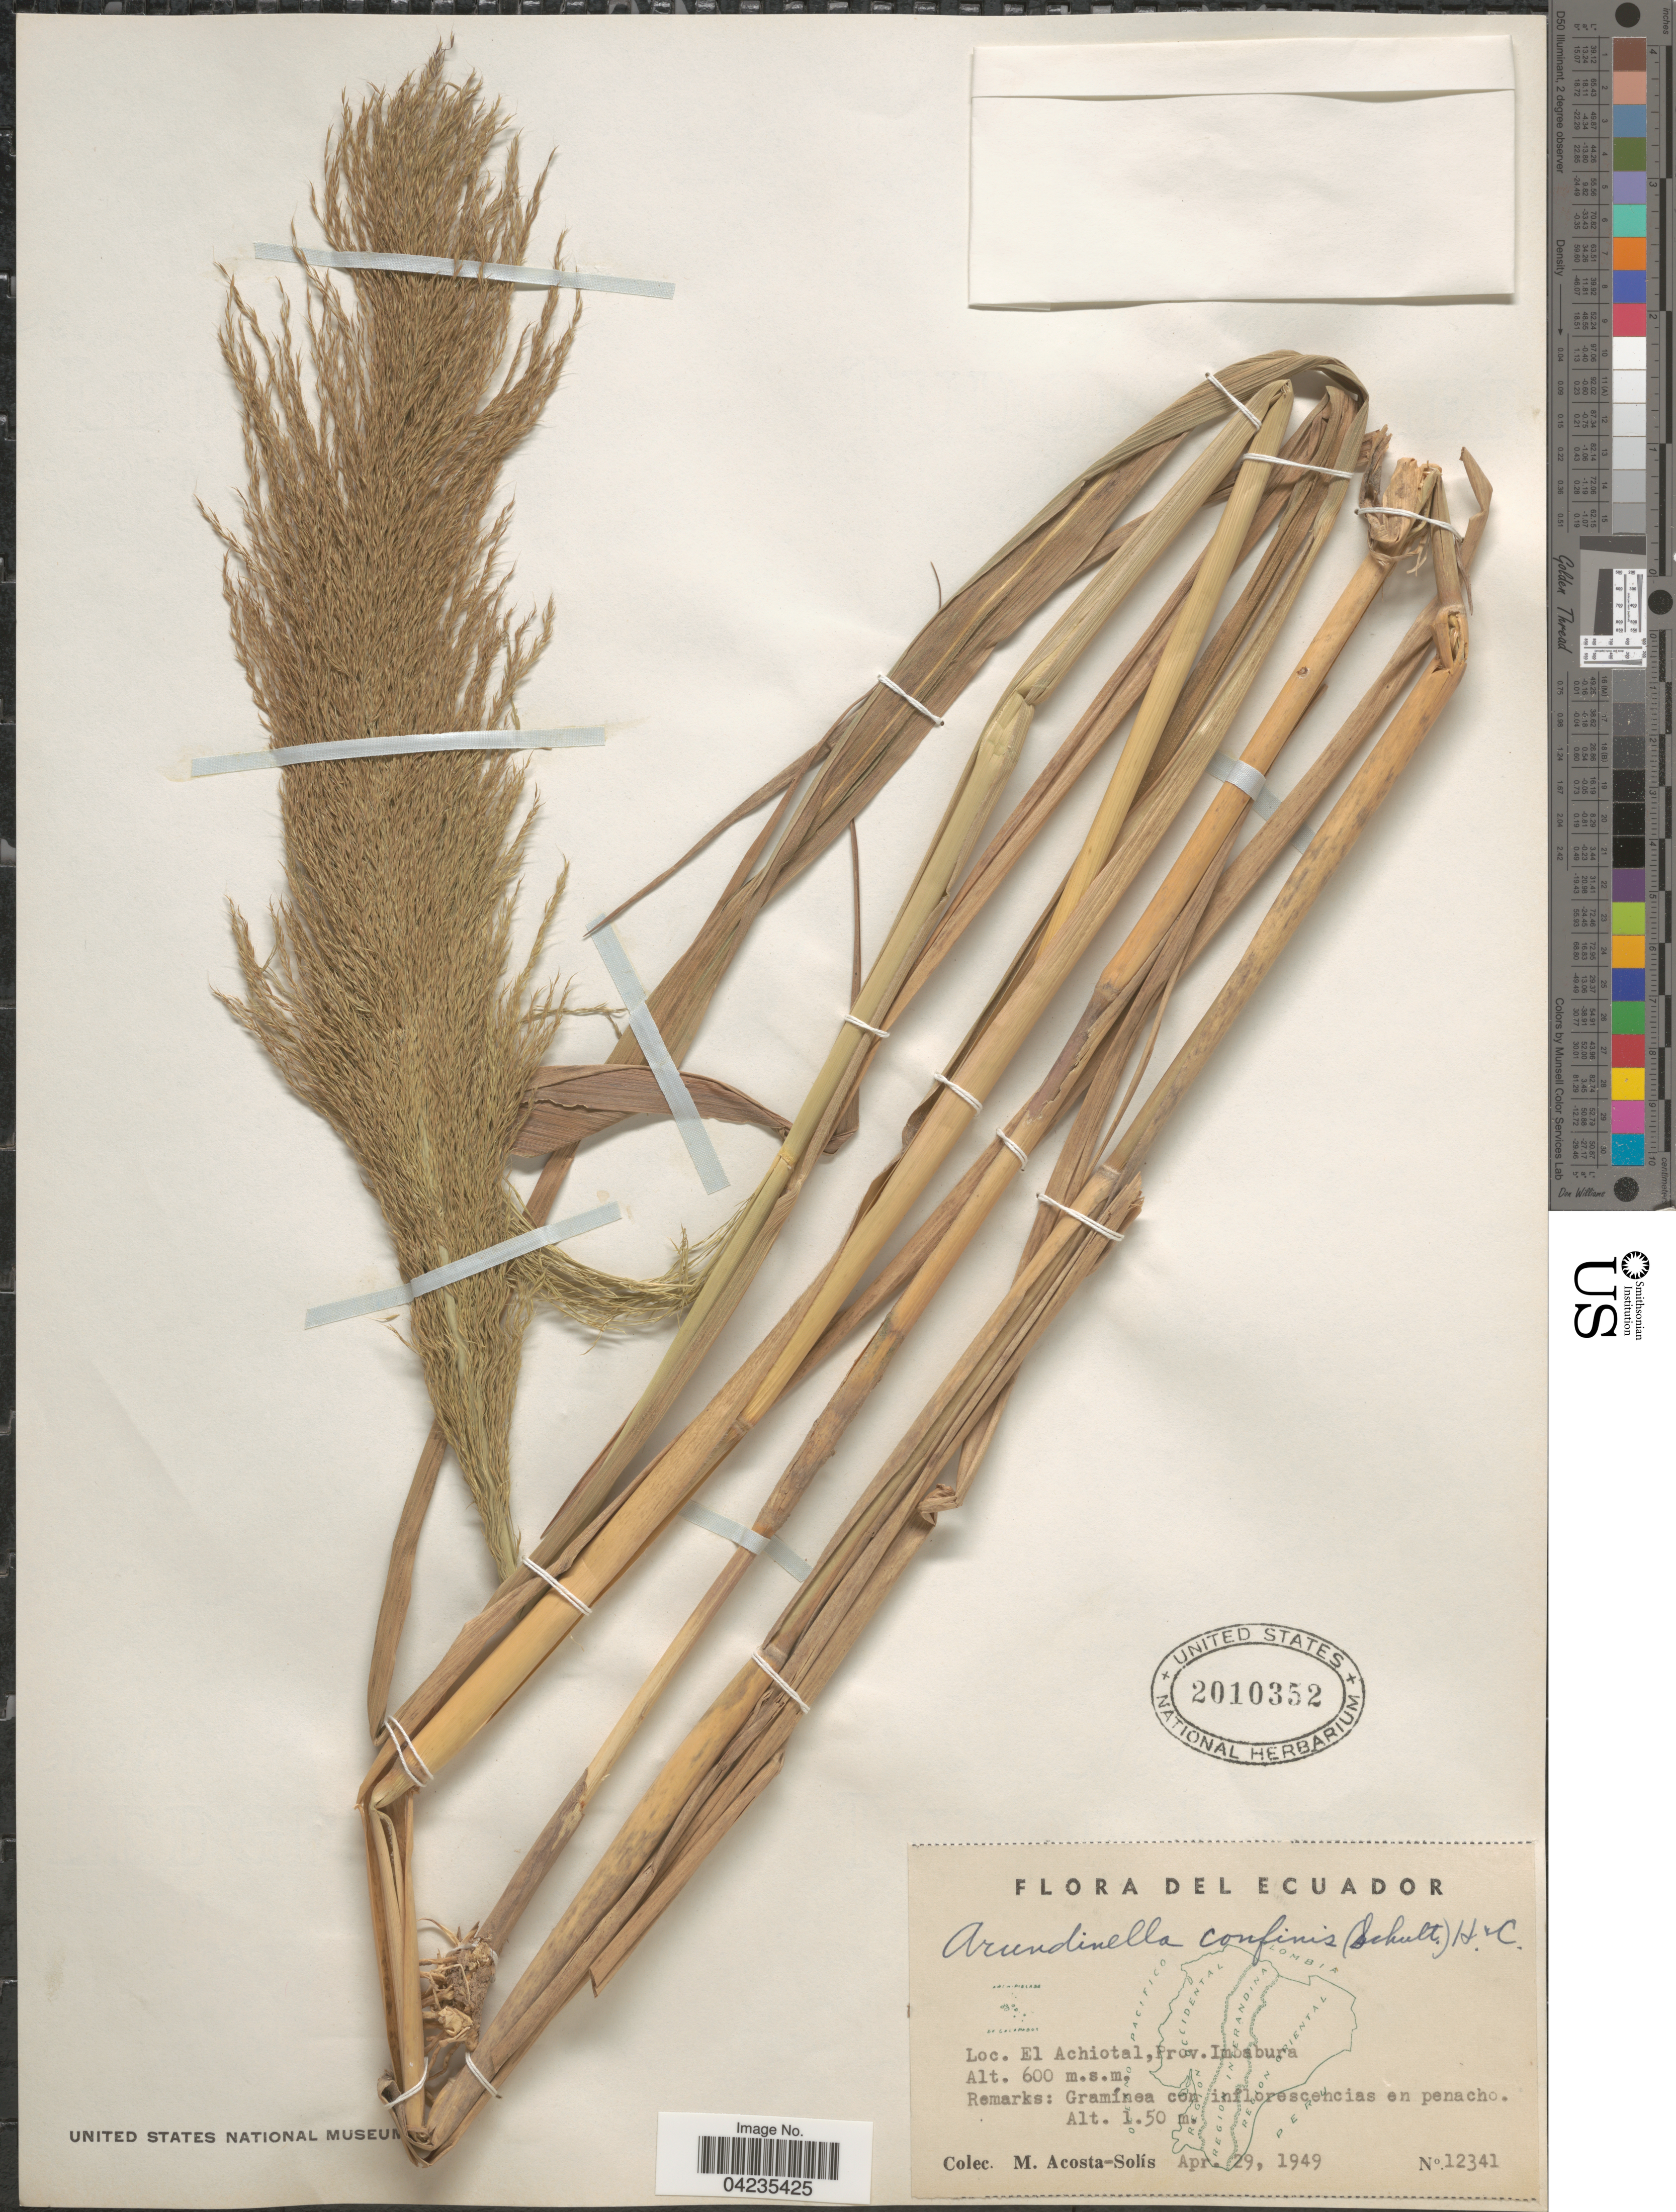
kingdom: Plantae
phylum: Tracheophyta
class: Liliopsida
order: Poales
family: Poaceae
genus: Arundinella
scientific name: Arundinella hispida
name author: (Humb. & Bonpl. ex Willd.) Kuntze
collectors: M. Acosta Solis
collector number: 12341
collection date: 1949-04-29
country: Ecuador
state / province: Imbabura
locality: El Achiotal.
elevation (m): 600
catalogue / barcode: US 2010352